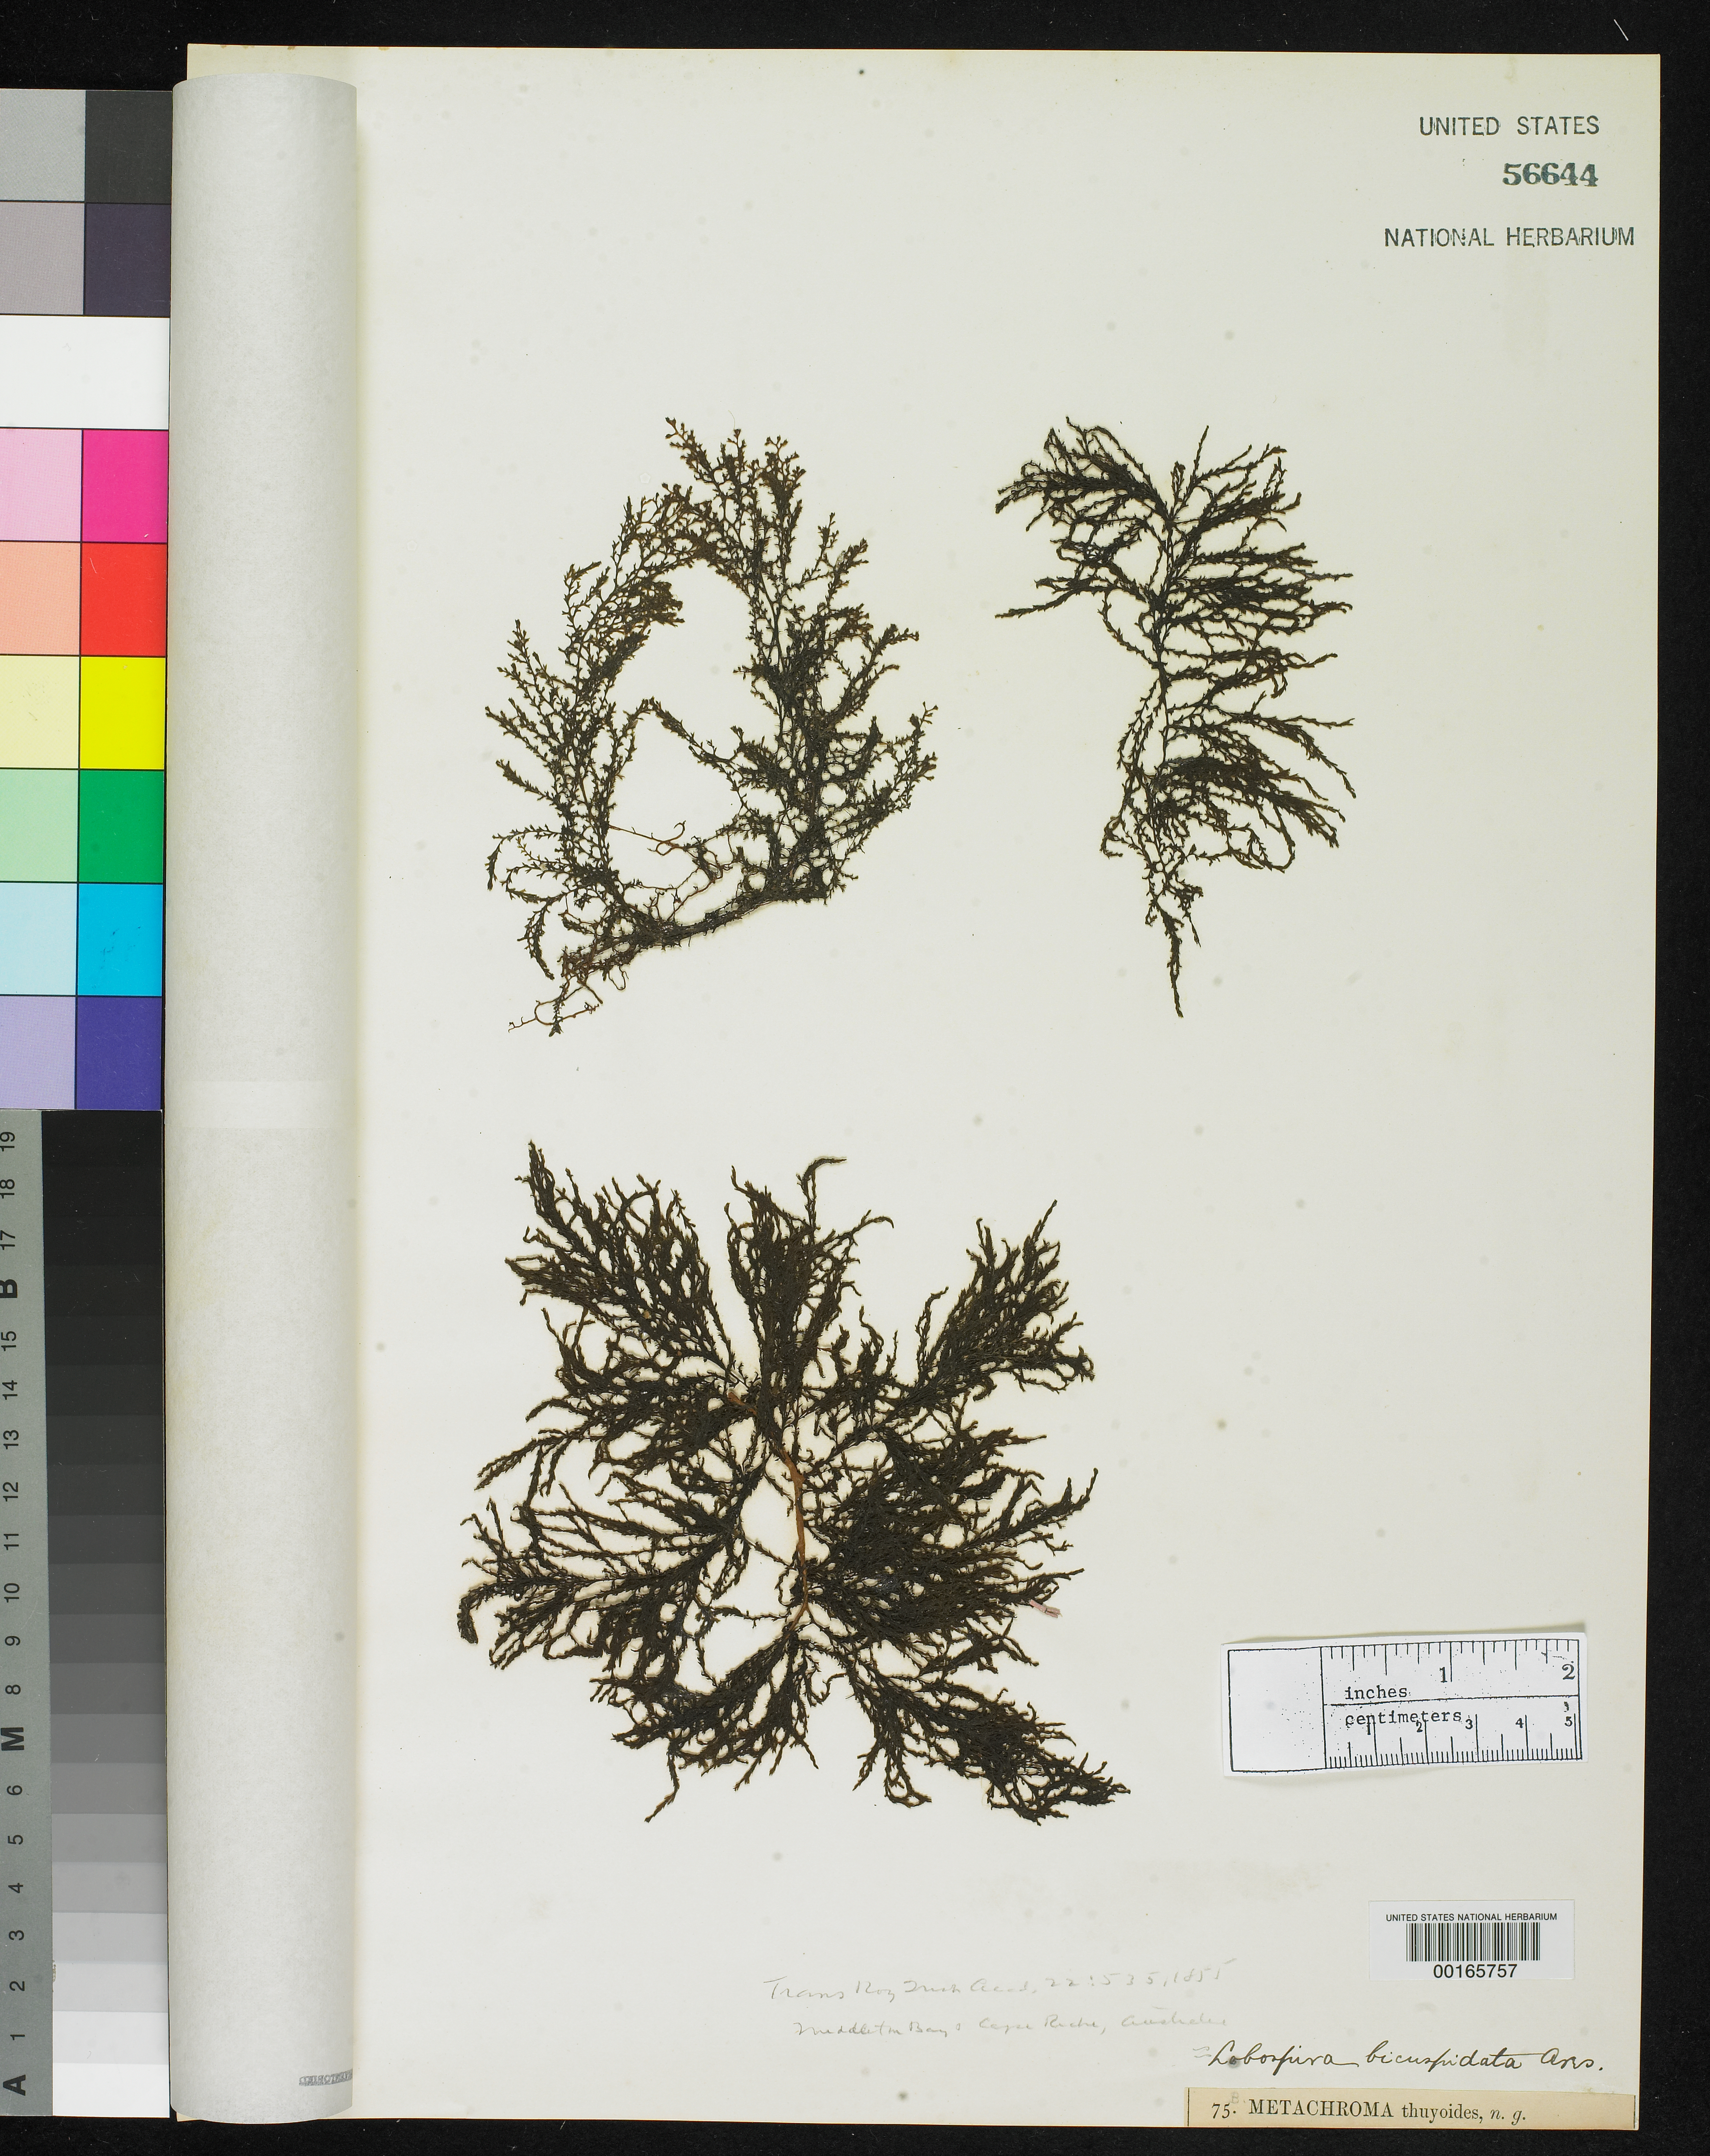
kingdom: Chromista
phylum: Ochrophyta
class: Phaeophyceae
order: Dictyotales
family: Dictyotaceae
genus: Metachroma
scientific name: Metachroma thuyoides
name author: Harv.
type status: Isotype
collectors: W. Harvey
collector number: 75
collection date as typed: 1854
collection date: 1854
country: Australia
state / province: Western Australia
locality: Middleton Bay, King George Sound and Cape Riche.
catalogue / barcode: US 56644